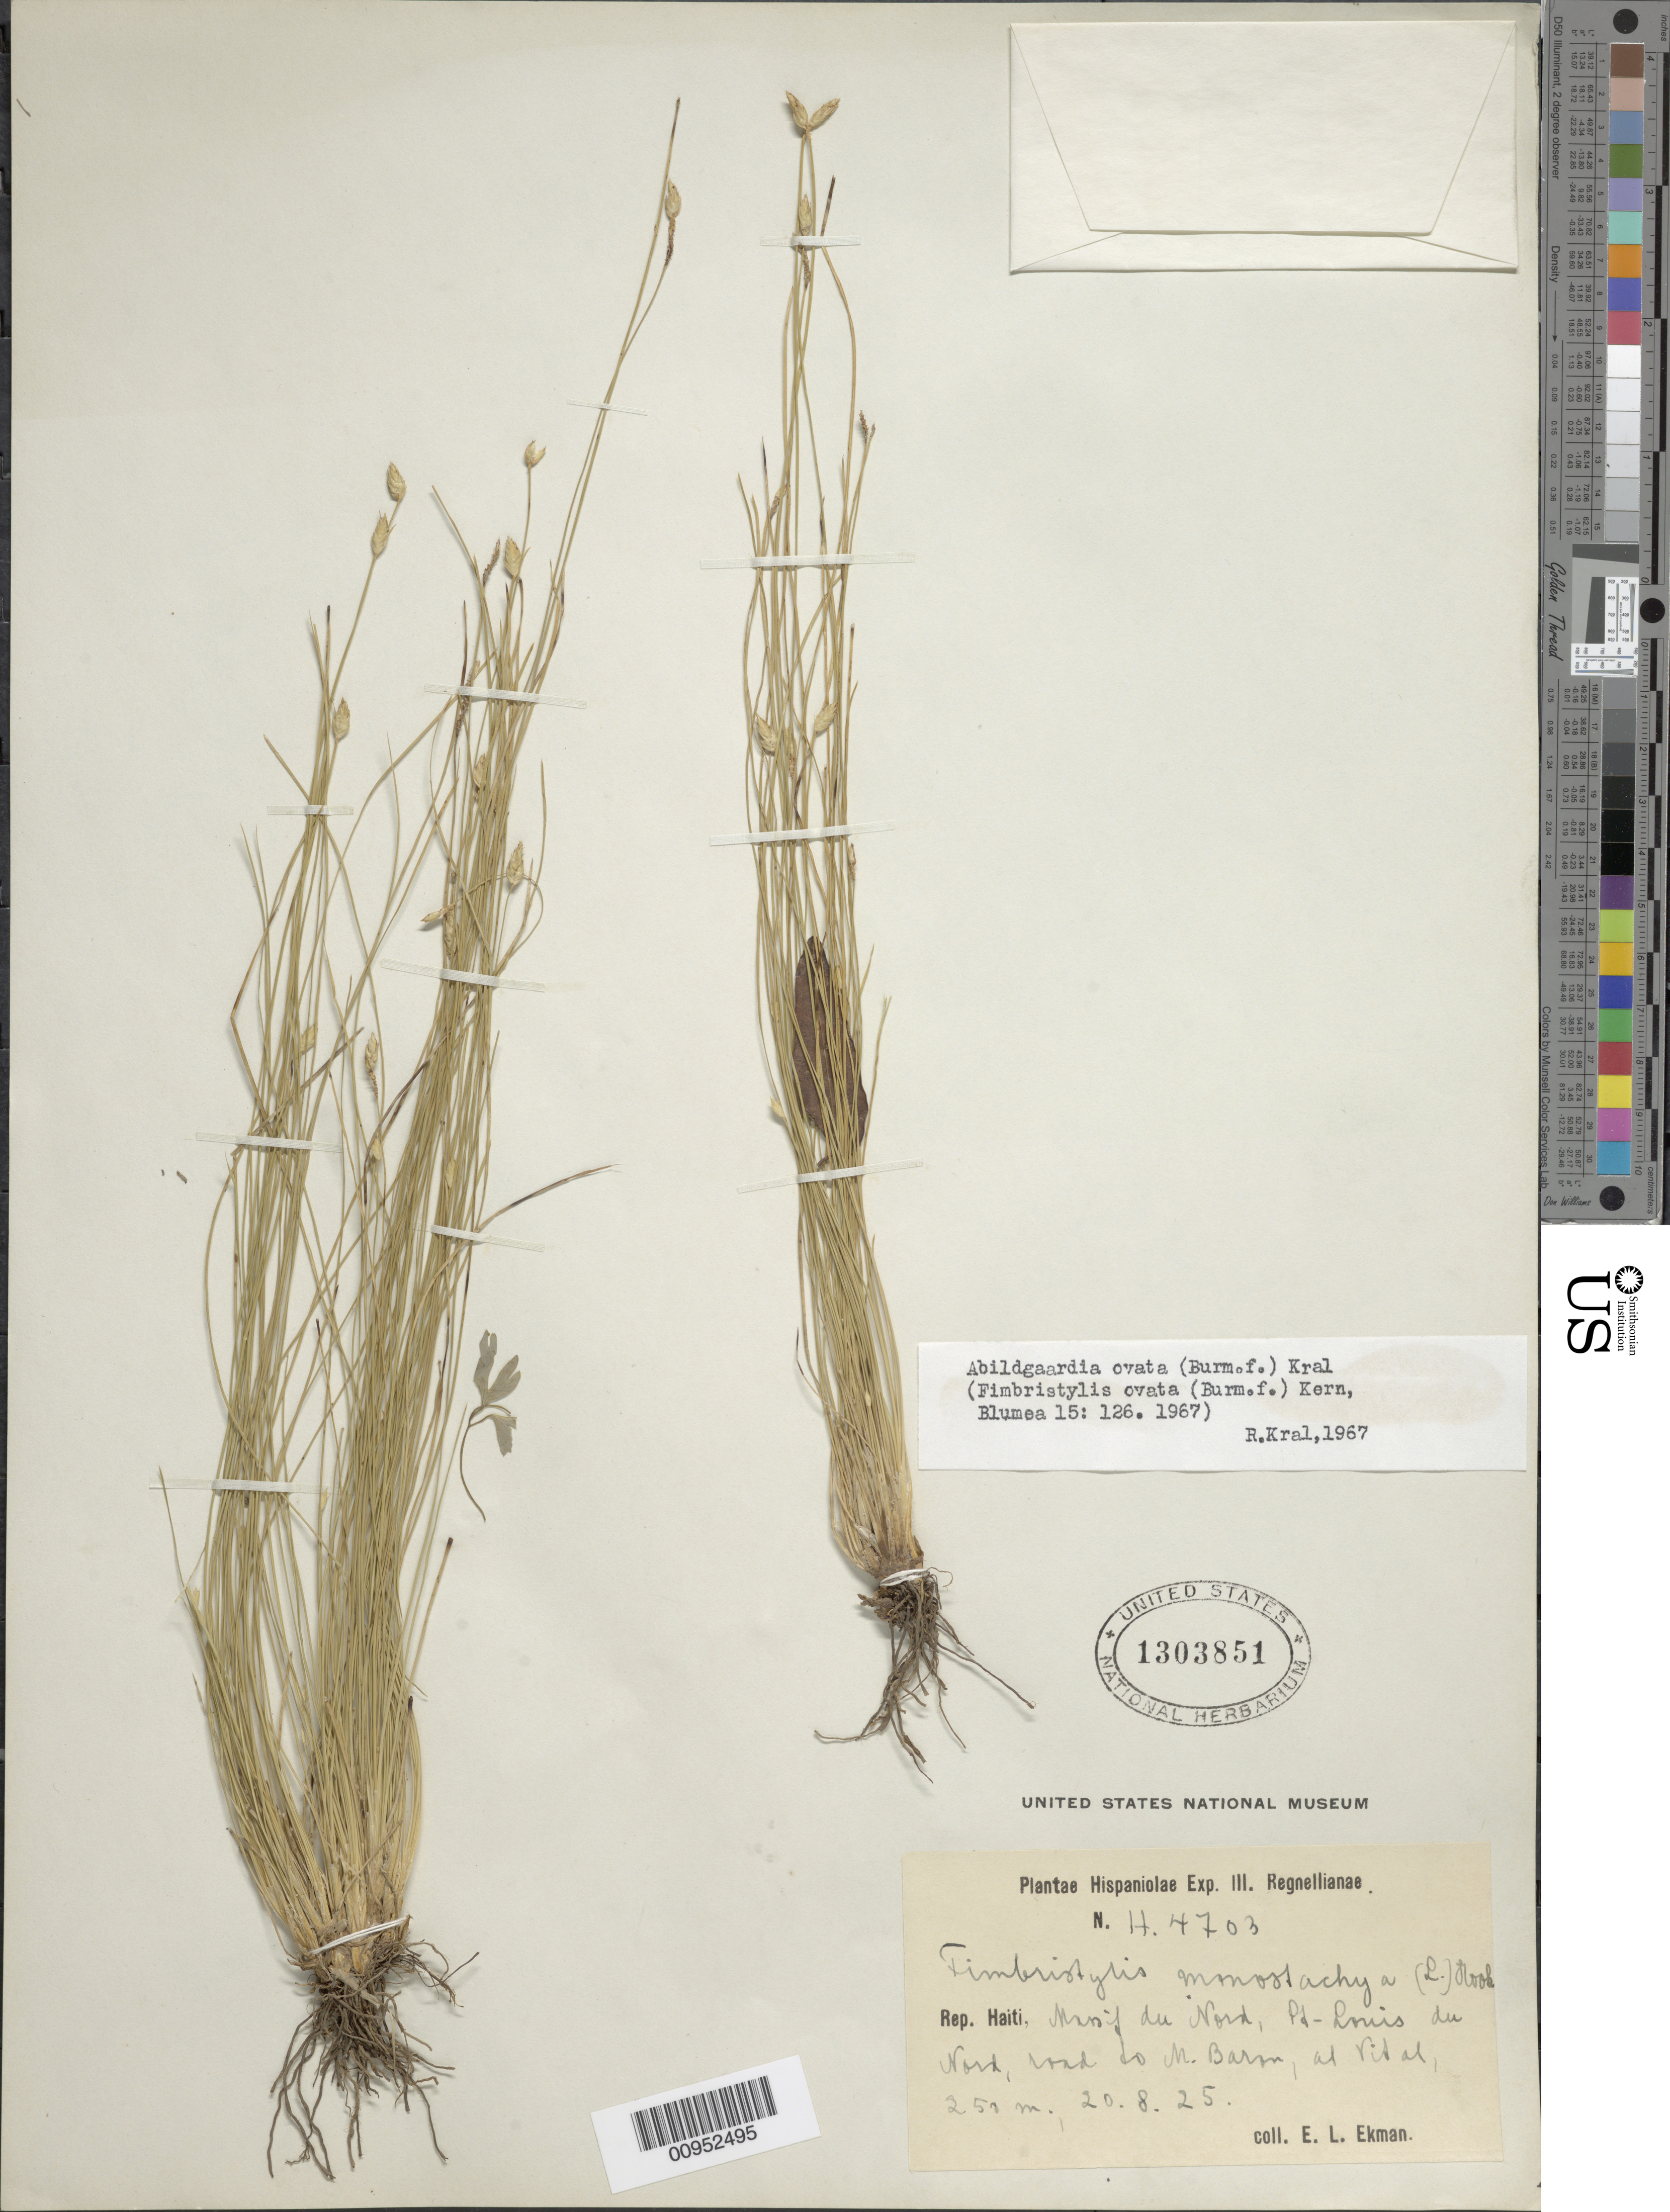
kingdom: Plantae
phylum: Tracheophyta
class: Liliopsida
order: Poales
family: Cyperaceae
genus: Abildgaardia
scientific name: Abildgaardia ovata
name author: (Burm. f.) Kral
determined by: Kral, Robert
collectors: E. L. Ekman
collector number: H 4703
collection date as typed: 20 Aug 1925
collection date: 1925-08-20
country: Haiti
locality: Massif du Nord, St. Louis du Nord, road to M. Baron, at Vital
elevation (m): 250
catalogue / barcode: US 1303851